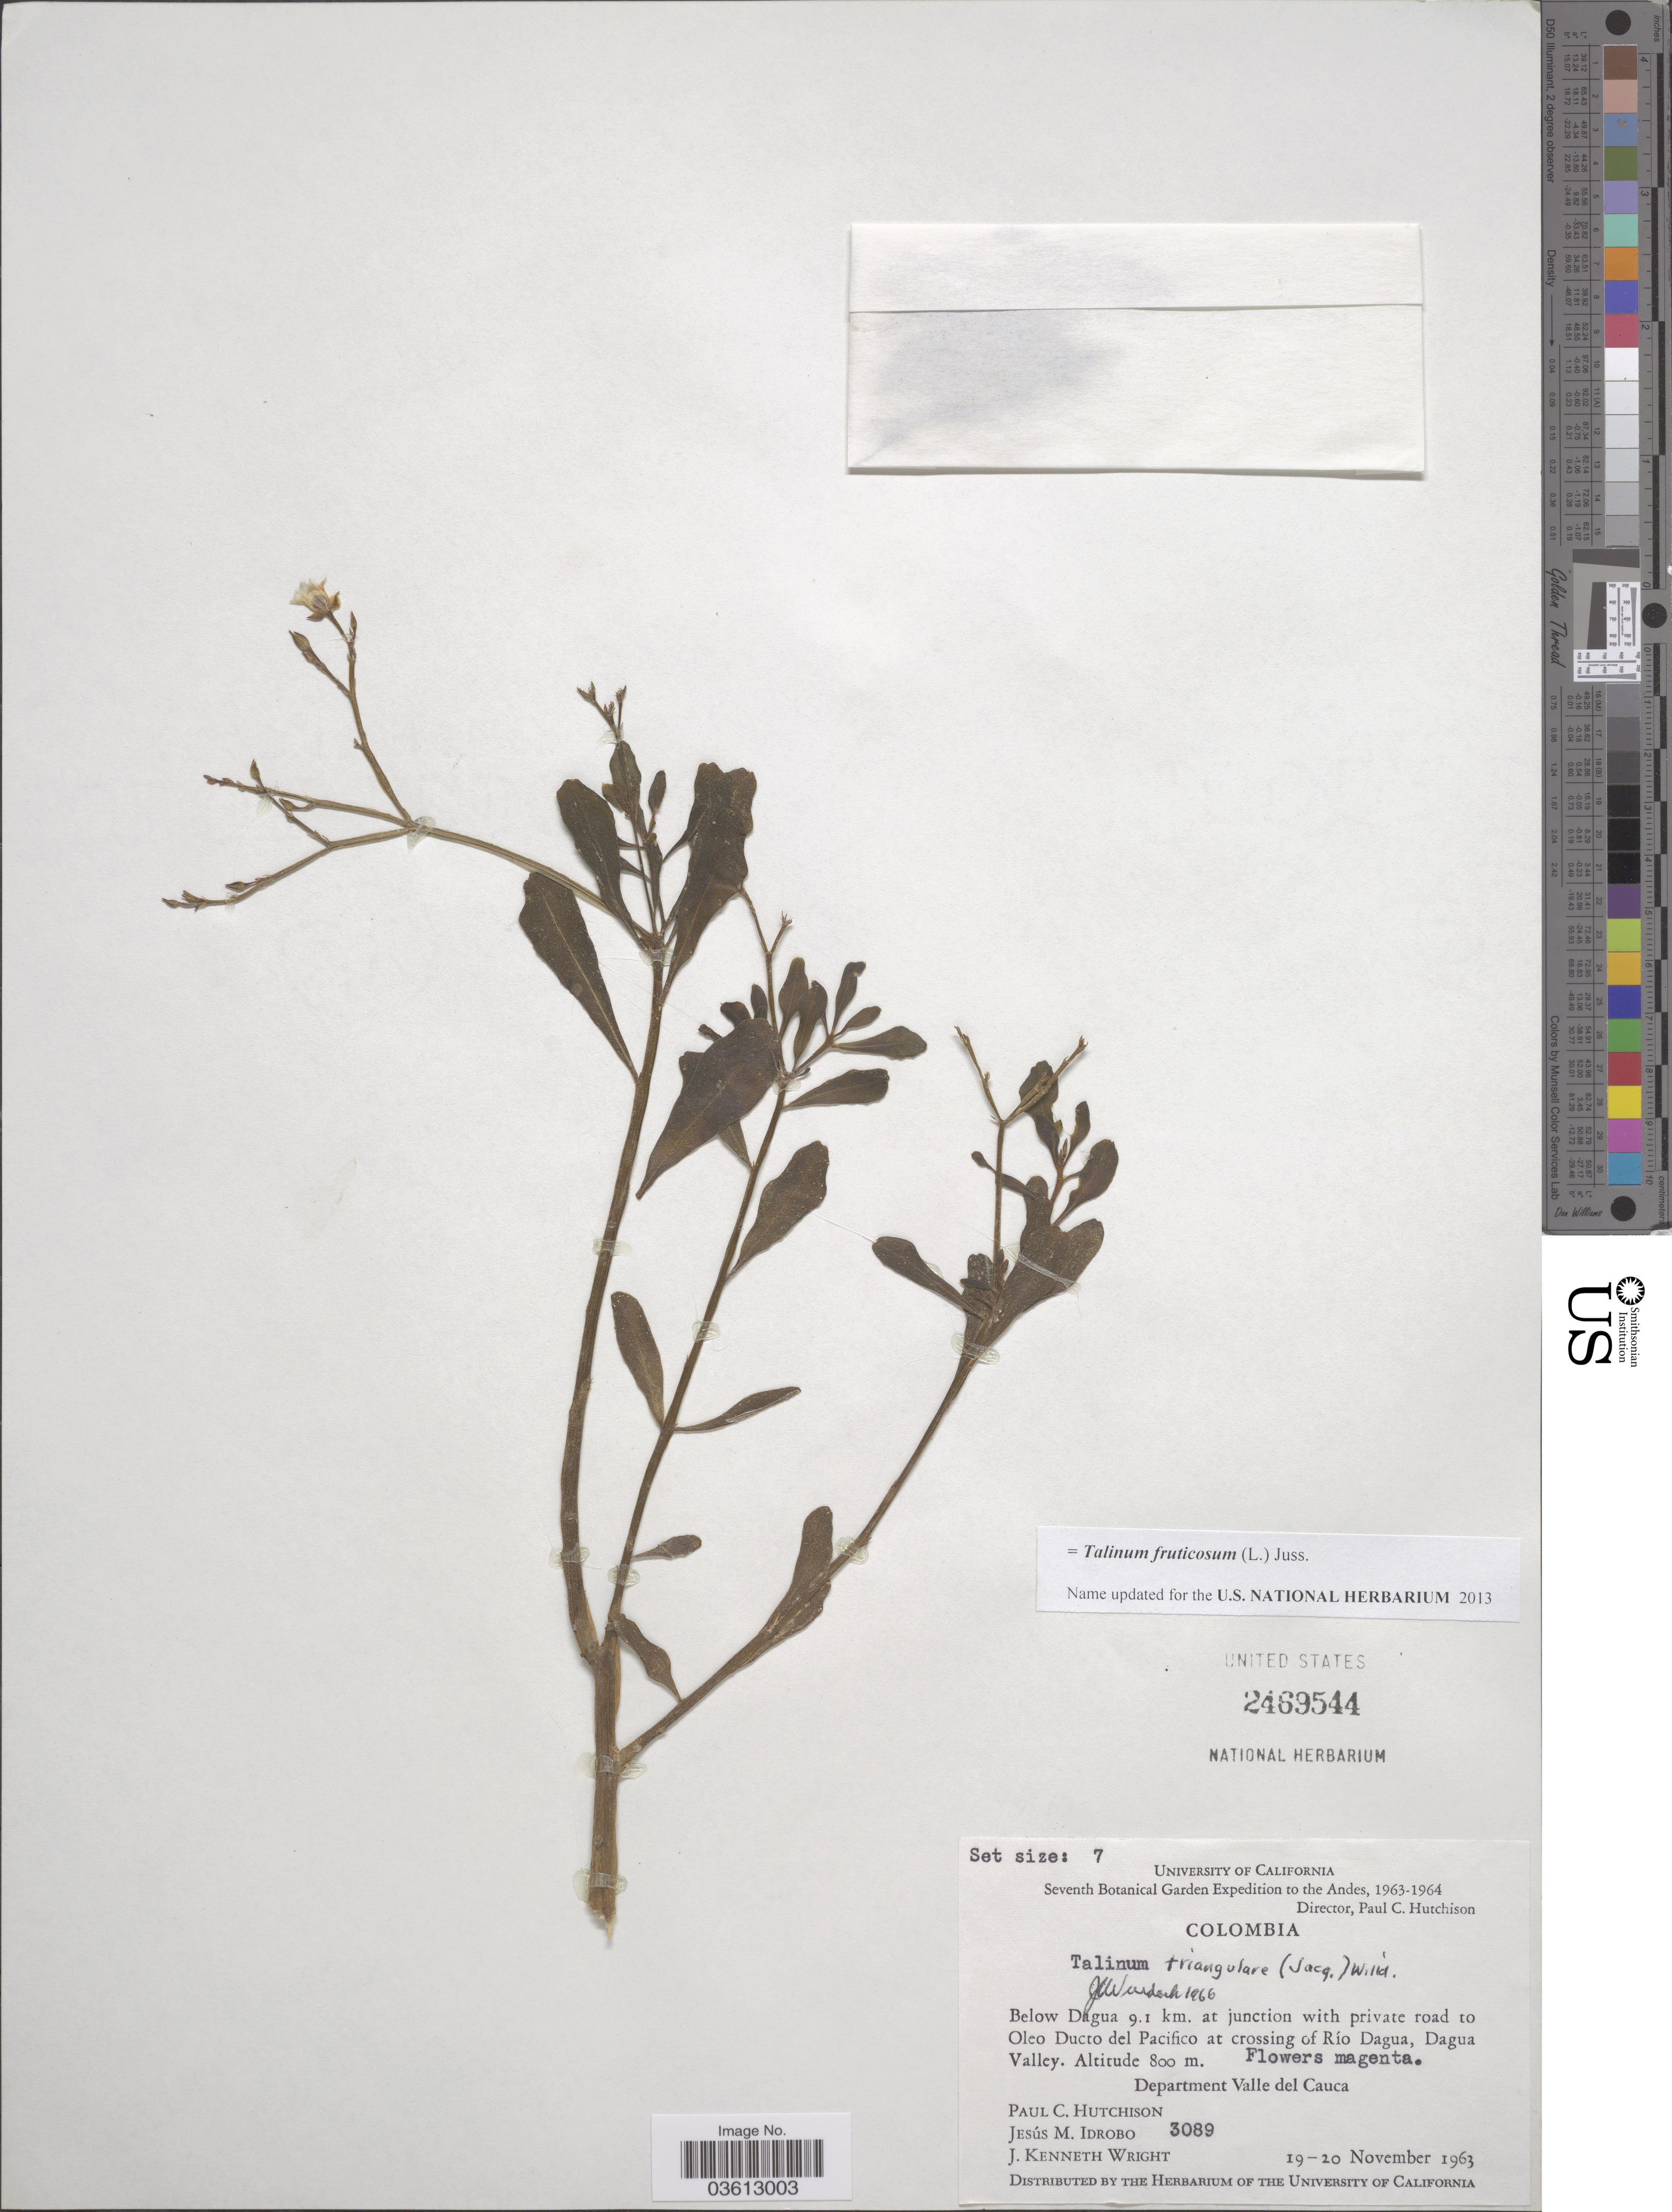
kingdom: Plantae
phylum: Tracheophyta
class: Magnoliopsida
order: Caryophyllales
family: Talinaceae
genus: Talinum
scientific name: Talinum fruticosum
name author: (L.) Juss.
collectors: J. M. Idrobo & J. K. Wright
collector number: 3089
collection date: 1963-11-19/1963-11-20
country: Colombia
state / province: Valle del Cauca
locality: Andes. Below Dagua 9.1 km. at junction with private road to Oleo Ducto del Pacifico at crossing of Río Dagua, Dagua Valley. Department Valle del Cauca.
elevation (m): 800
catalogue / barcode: US 246954